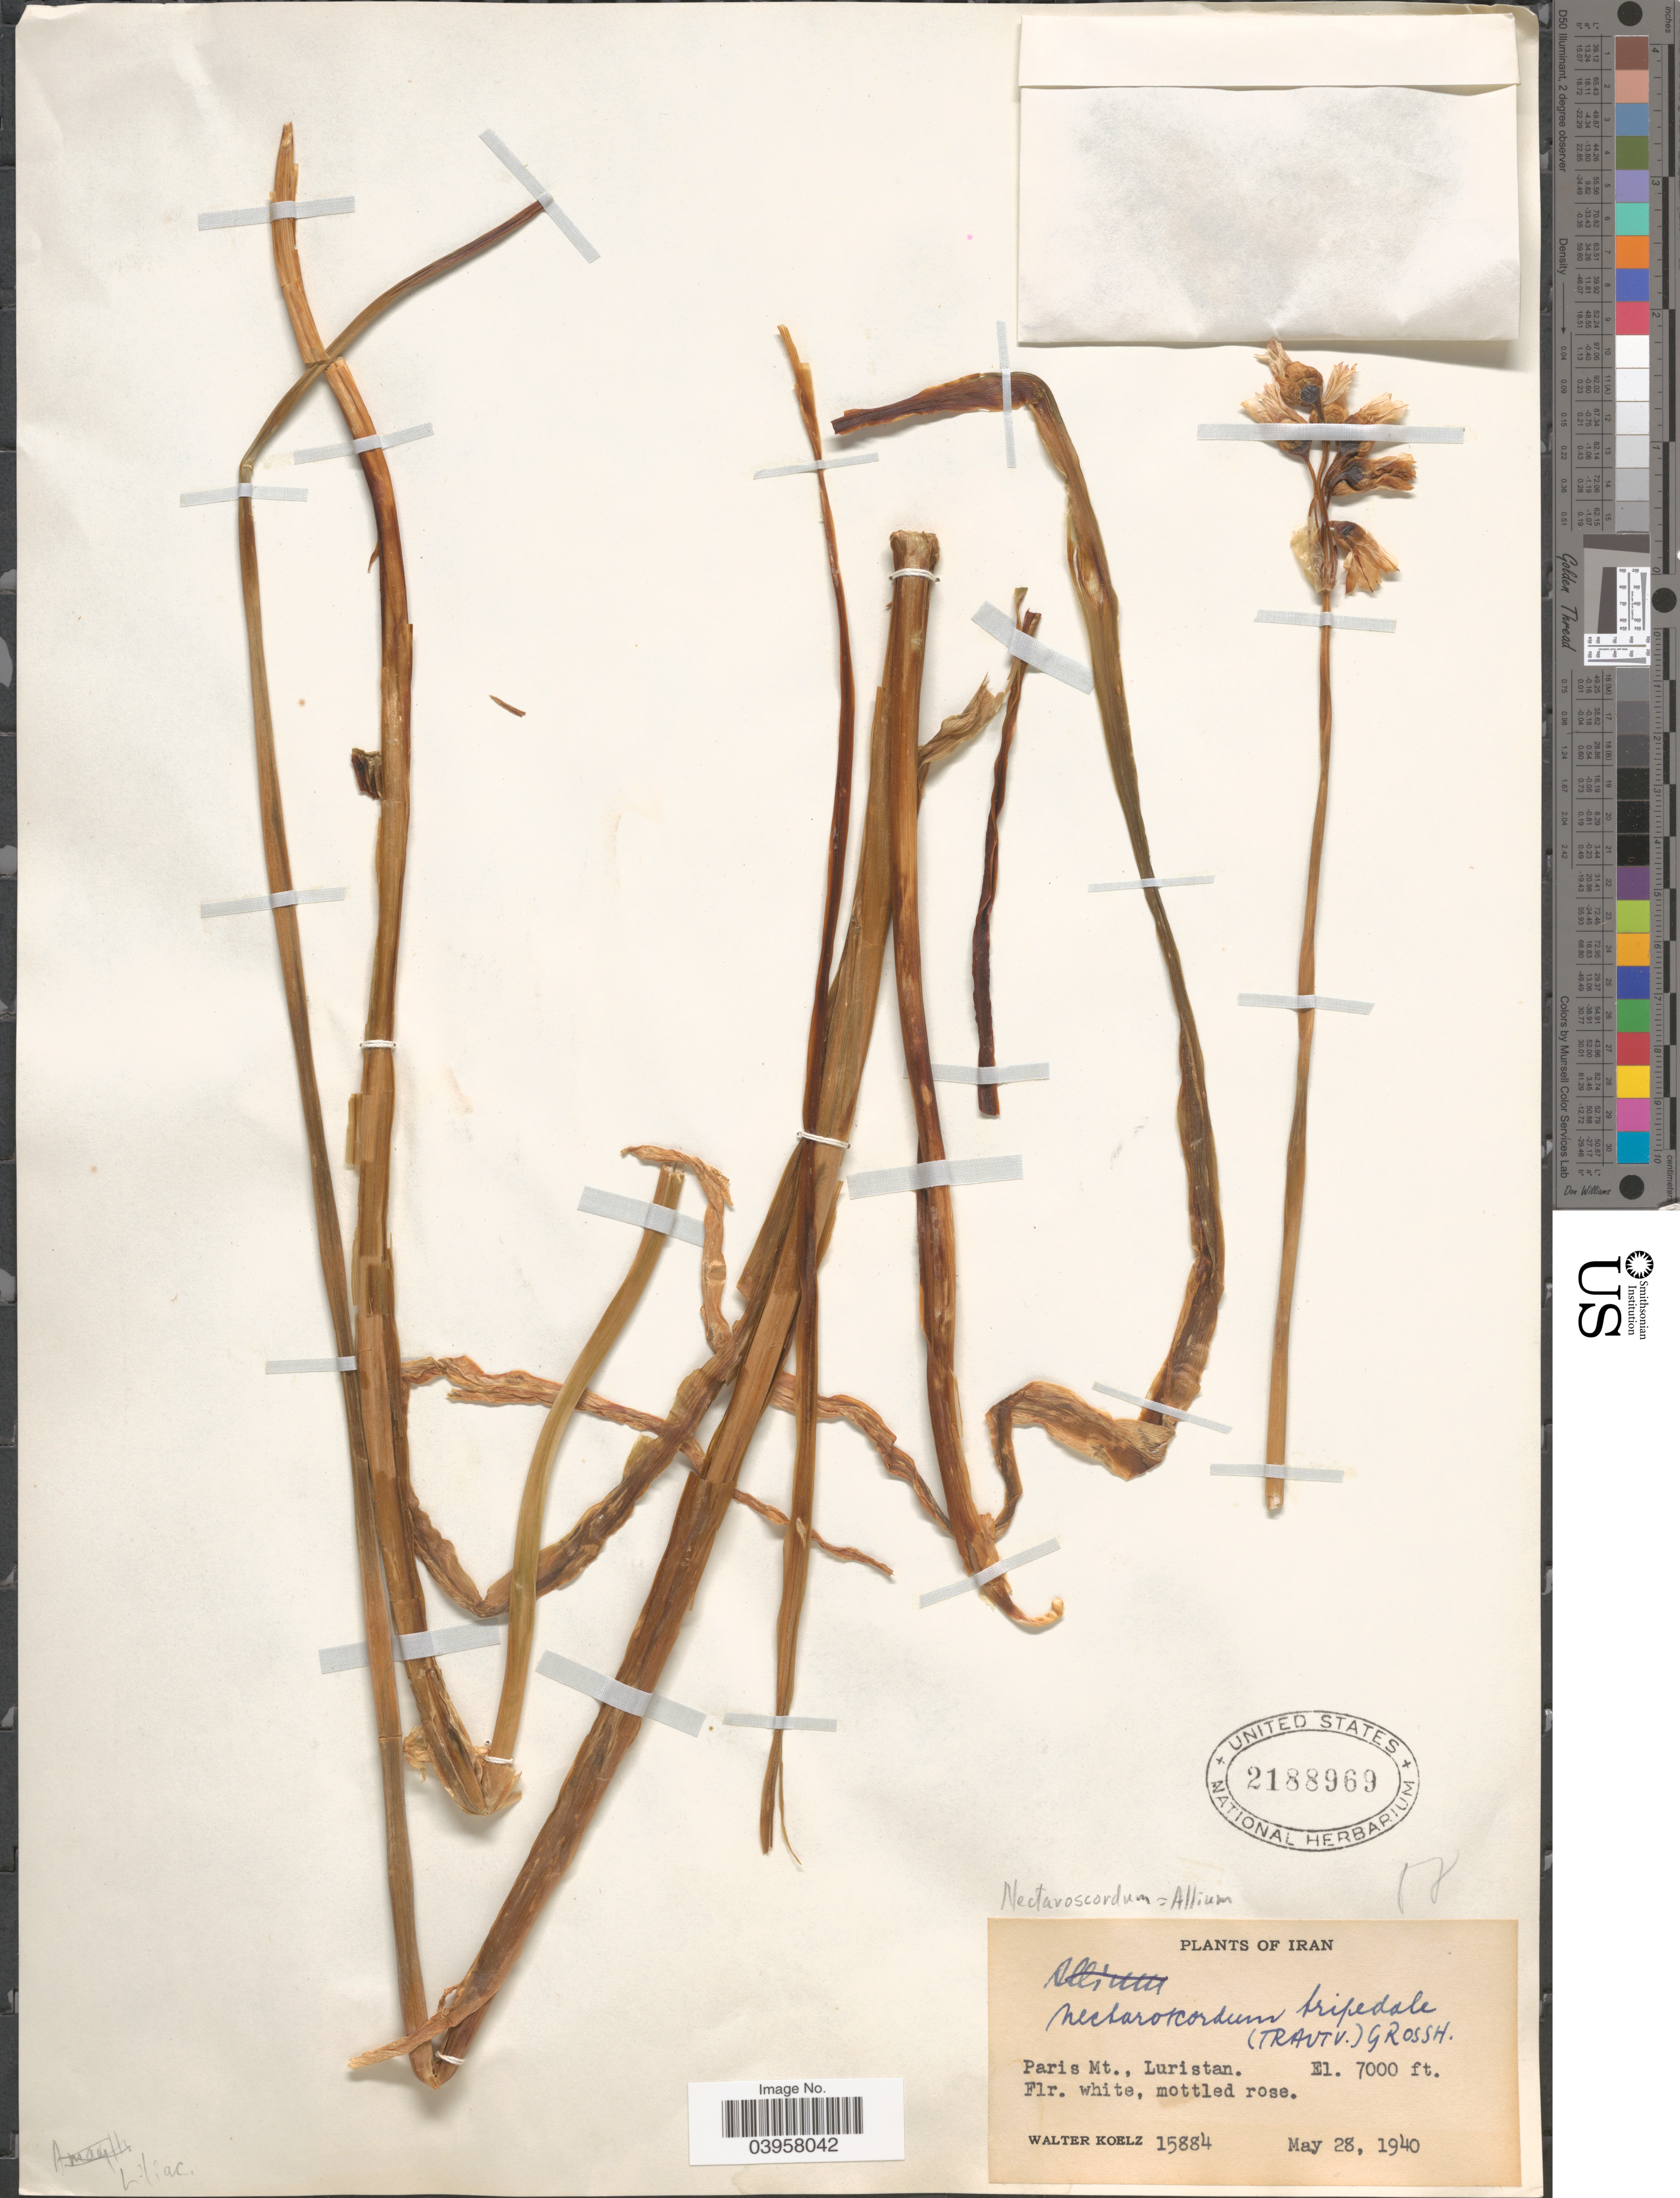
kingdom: Plantae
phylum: Tracheophyta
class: Liliopsida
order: Asparagales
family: Amaryllidaceae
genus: Allium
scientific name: Allium tripedale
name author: Trautv.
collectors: W. N. Koelz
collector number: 15884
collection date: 1940-05-28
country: Iran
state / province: Lorestan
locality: Paris Mt., Luristan.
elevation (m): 2134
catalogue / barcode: US 2188969